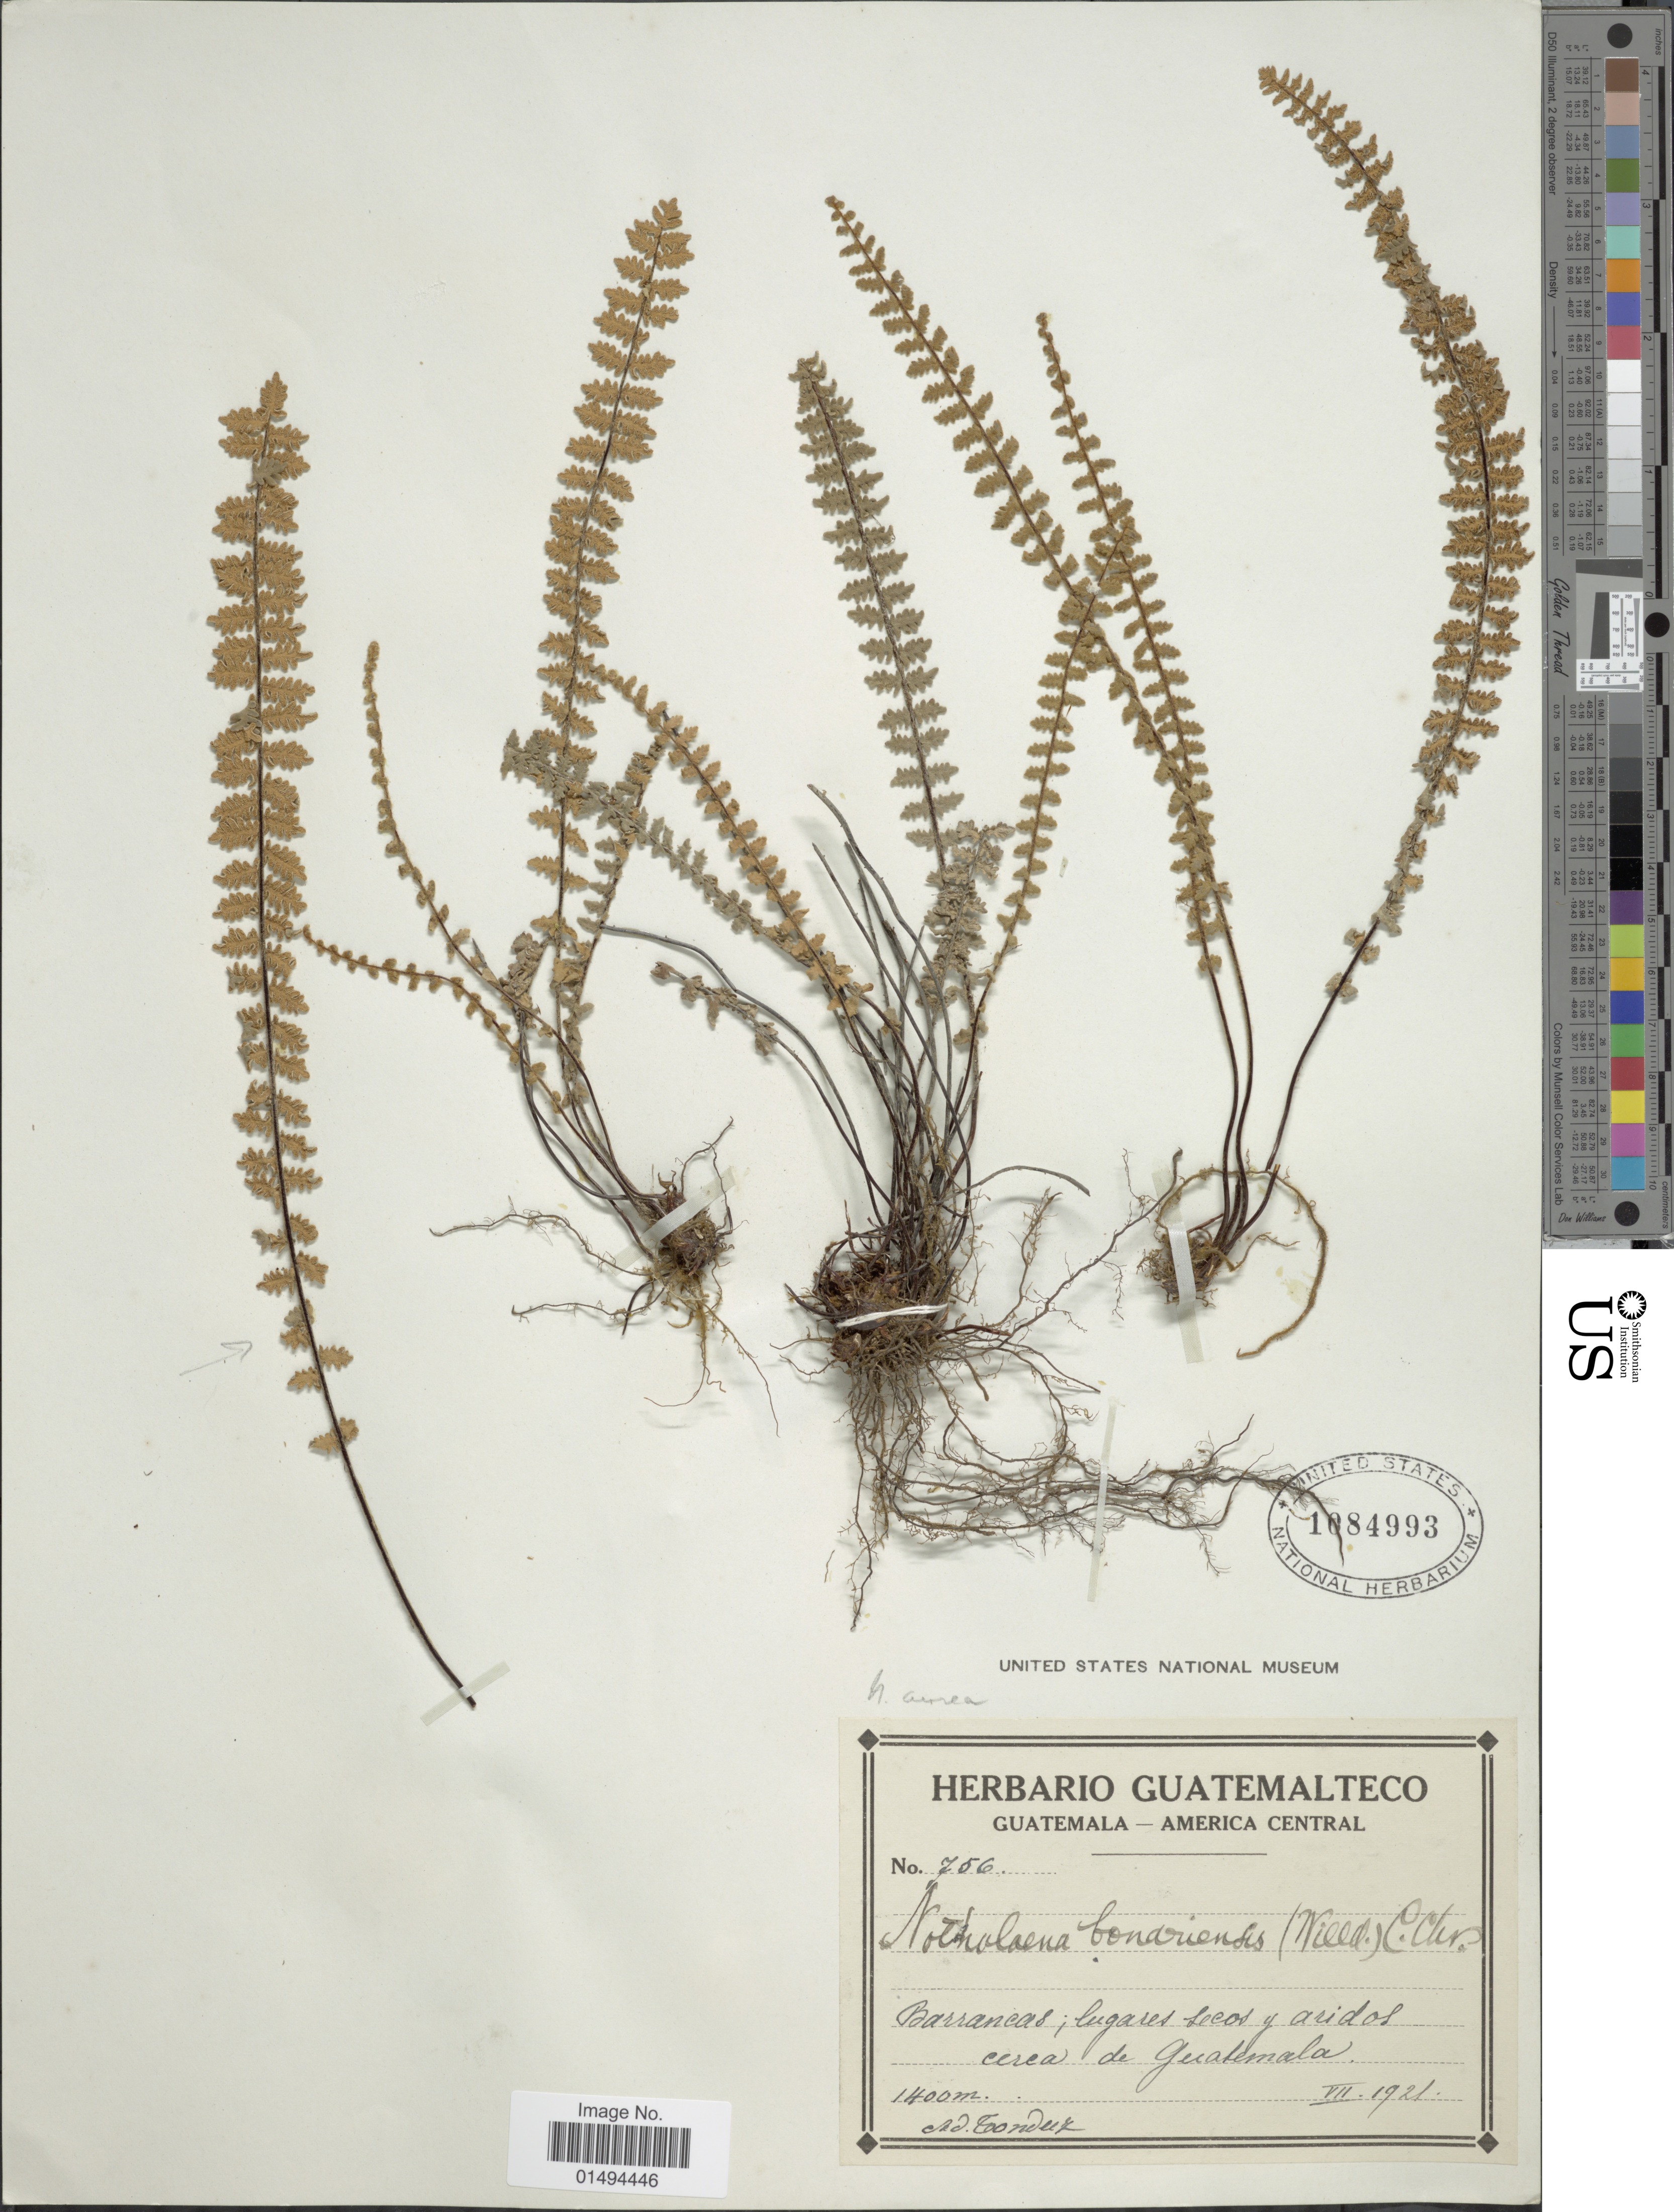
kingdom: Plantae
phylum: Tracheophyta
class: Polypodiopsida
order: Polypodiales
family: Pteridaceae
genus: Myriopteris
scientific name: Myriopteris aurea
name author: (Poir.) Grusz & Windham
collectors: A. Tonduz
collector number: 756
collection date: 1921-07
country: Guatemala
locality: Barrancas, lugares Locos y aridos cerea de Guatemala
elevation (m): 1400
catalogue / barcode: US 1084993